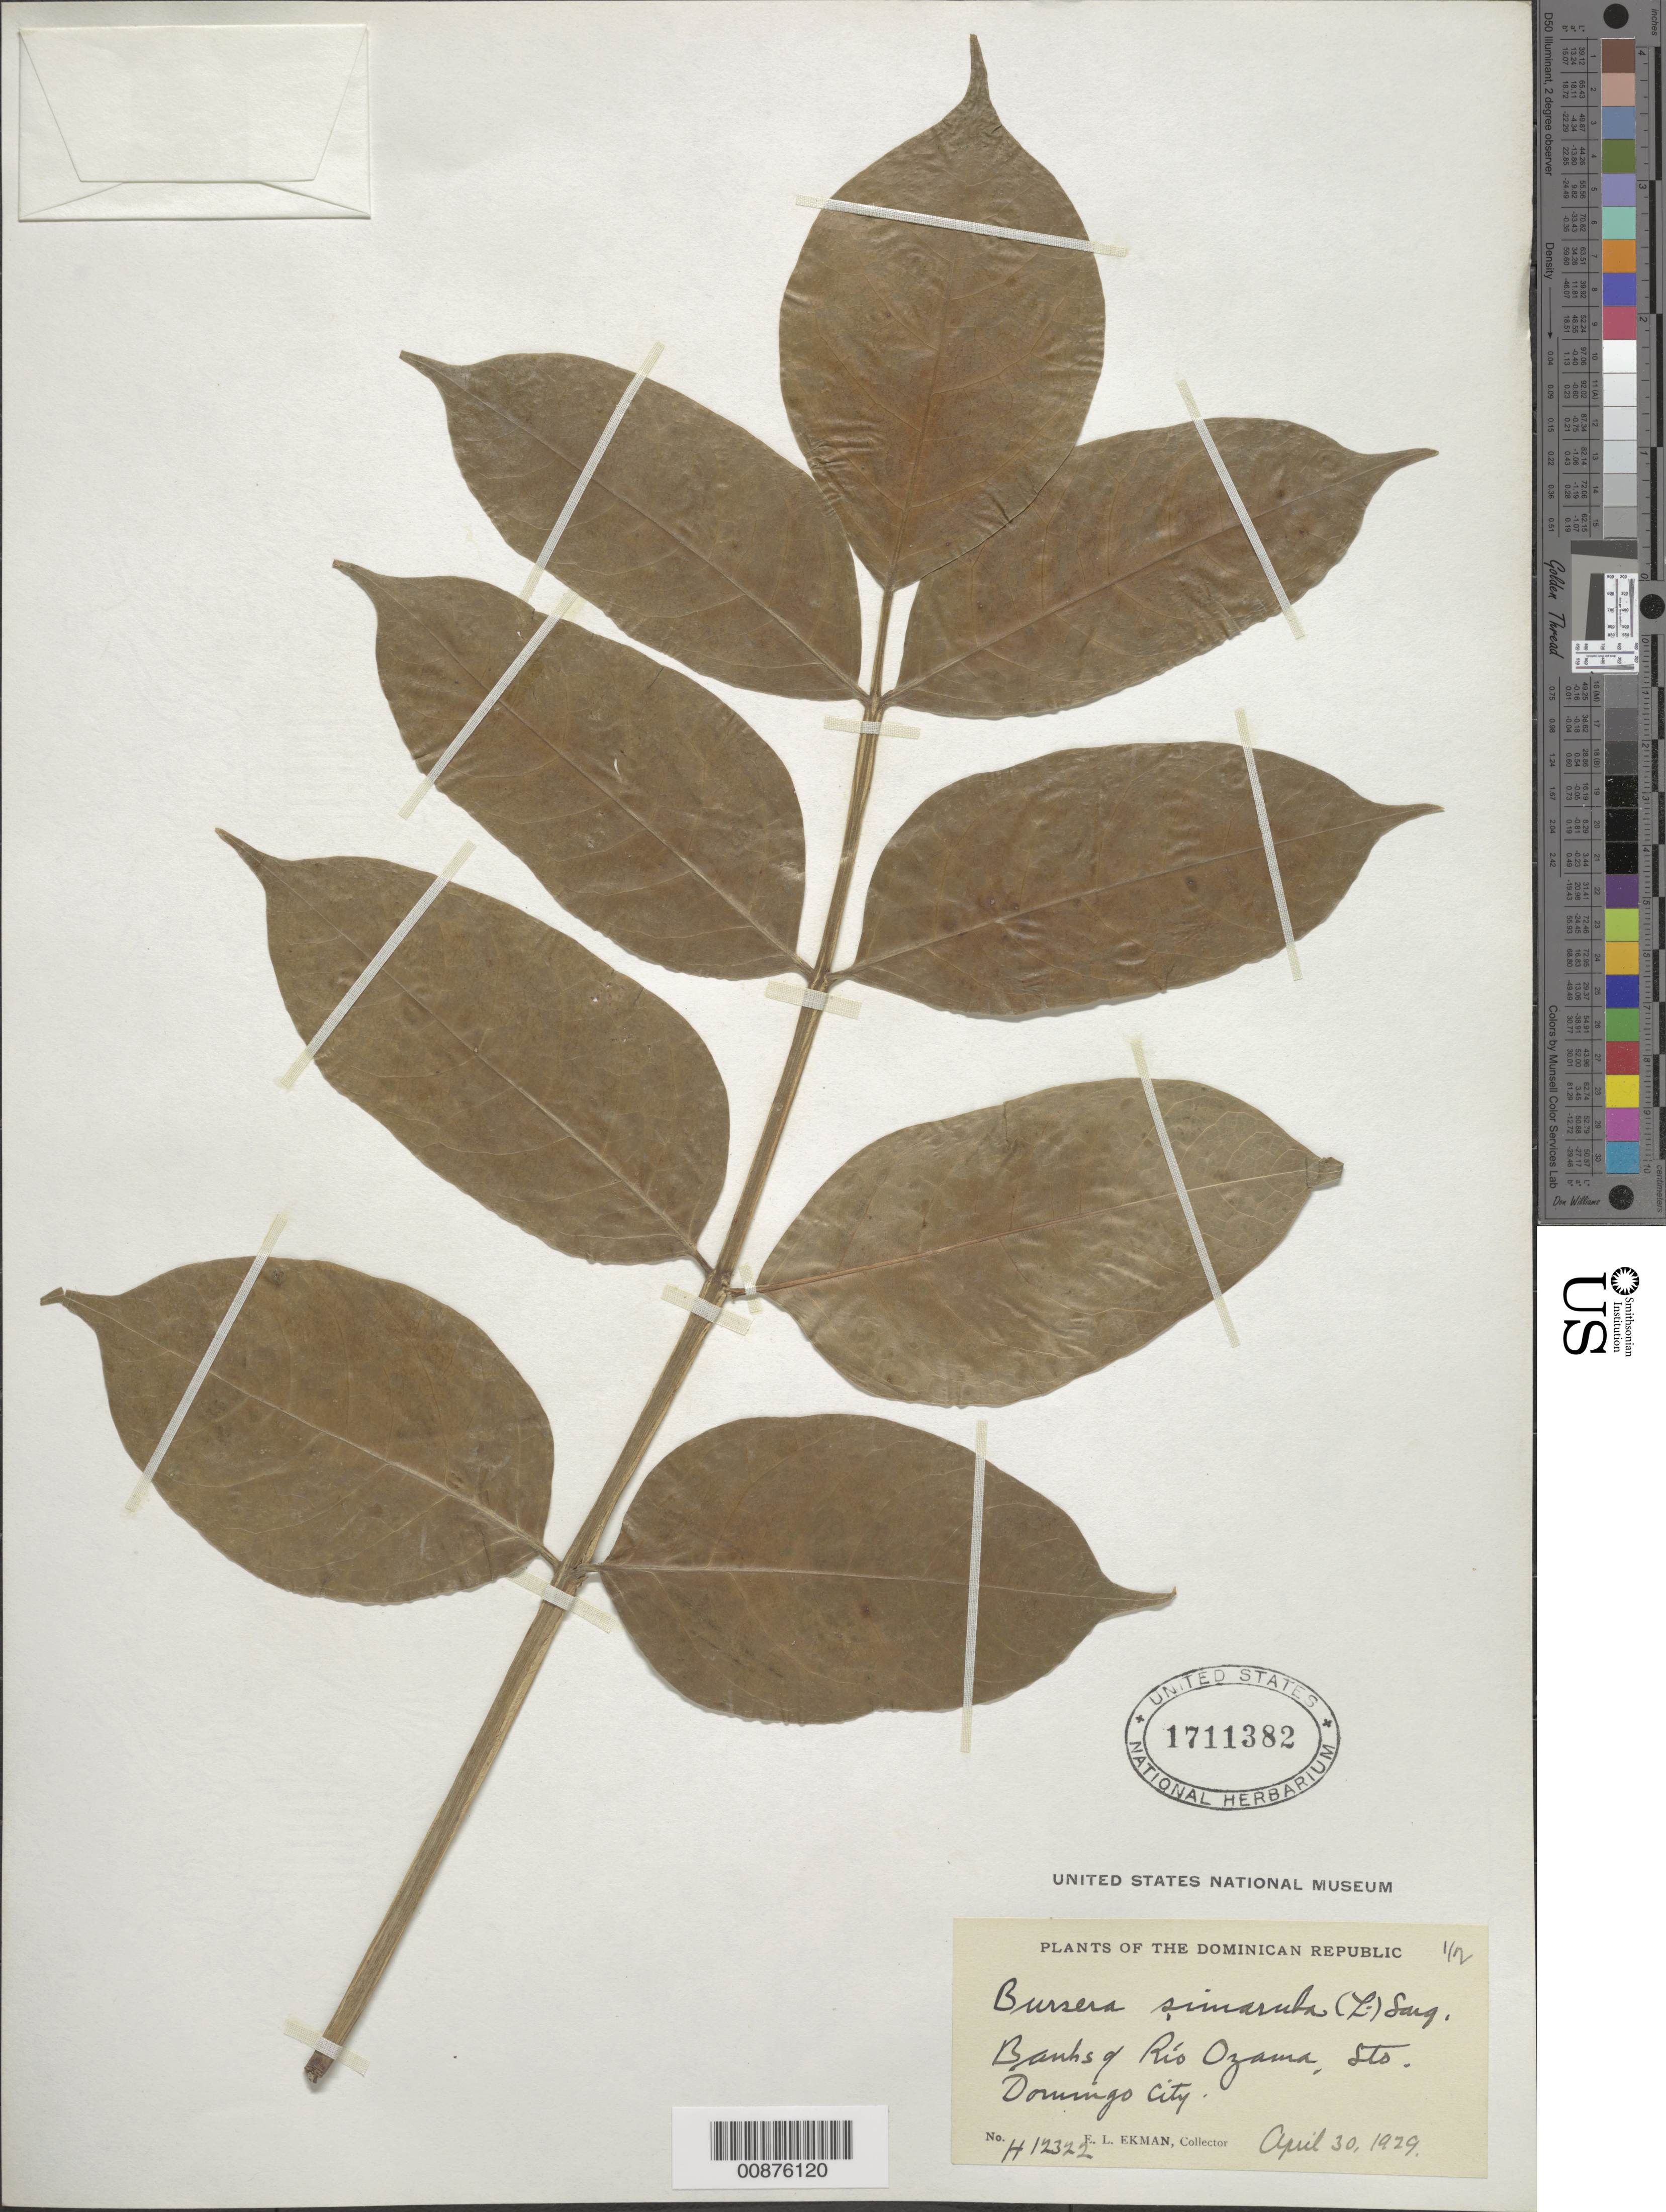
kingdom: Plantae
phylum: Tracheophyta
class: Magnoliopsida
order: Sapindales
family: Burseraceae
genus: Bursera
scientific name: Bursera simaruba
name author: (L.) Sarg.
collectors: E. L. Ekman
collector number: H 12322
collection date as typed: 30 Apr 1929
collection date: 1929-04-30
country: Dominican Republic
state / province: Distrito Nacional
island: Hispaniola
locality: Vicinity of Santo Domingo City, Río Ozama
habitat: Banks of rio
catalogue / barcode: US 1711382